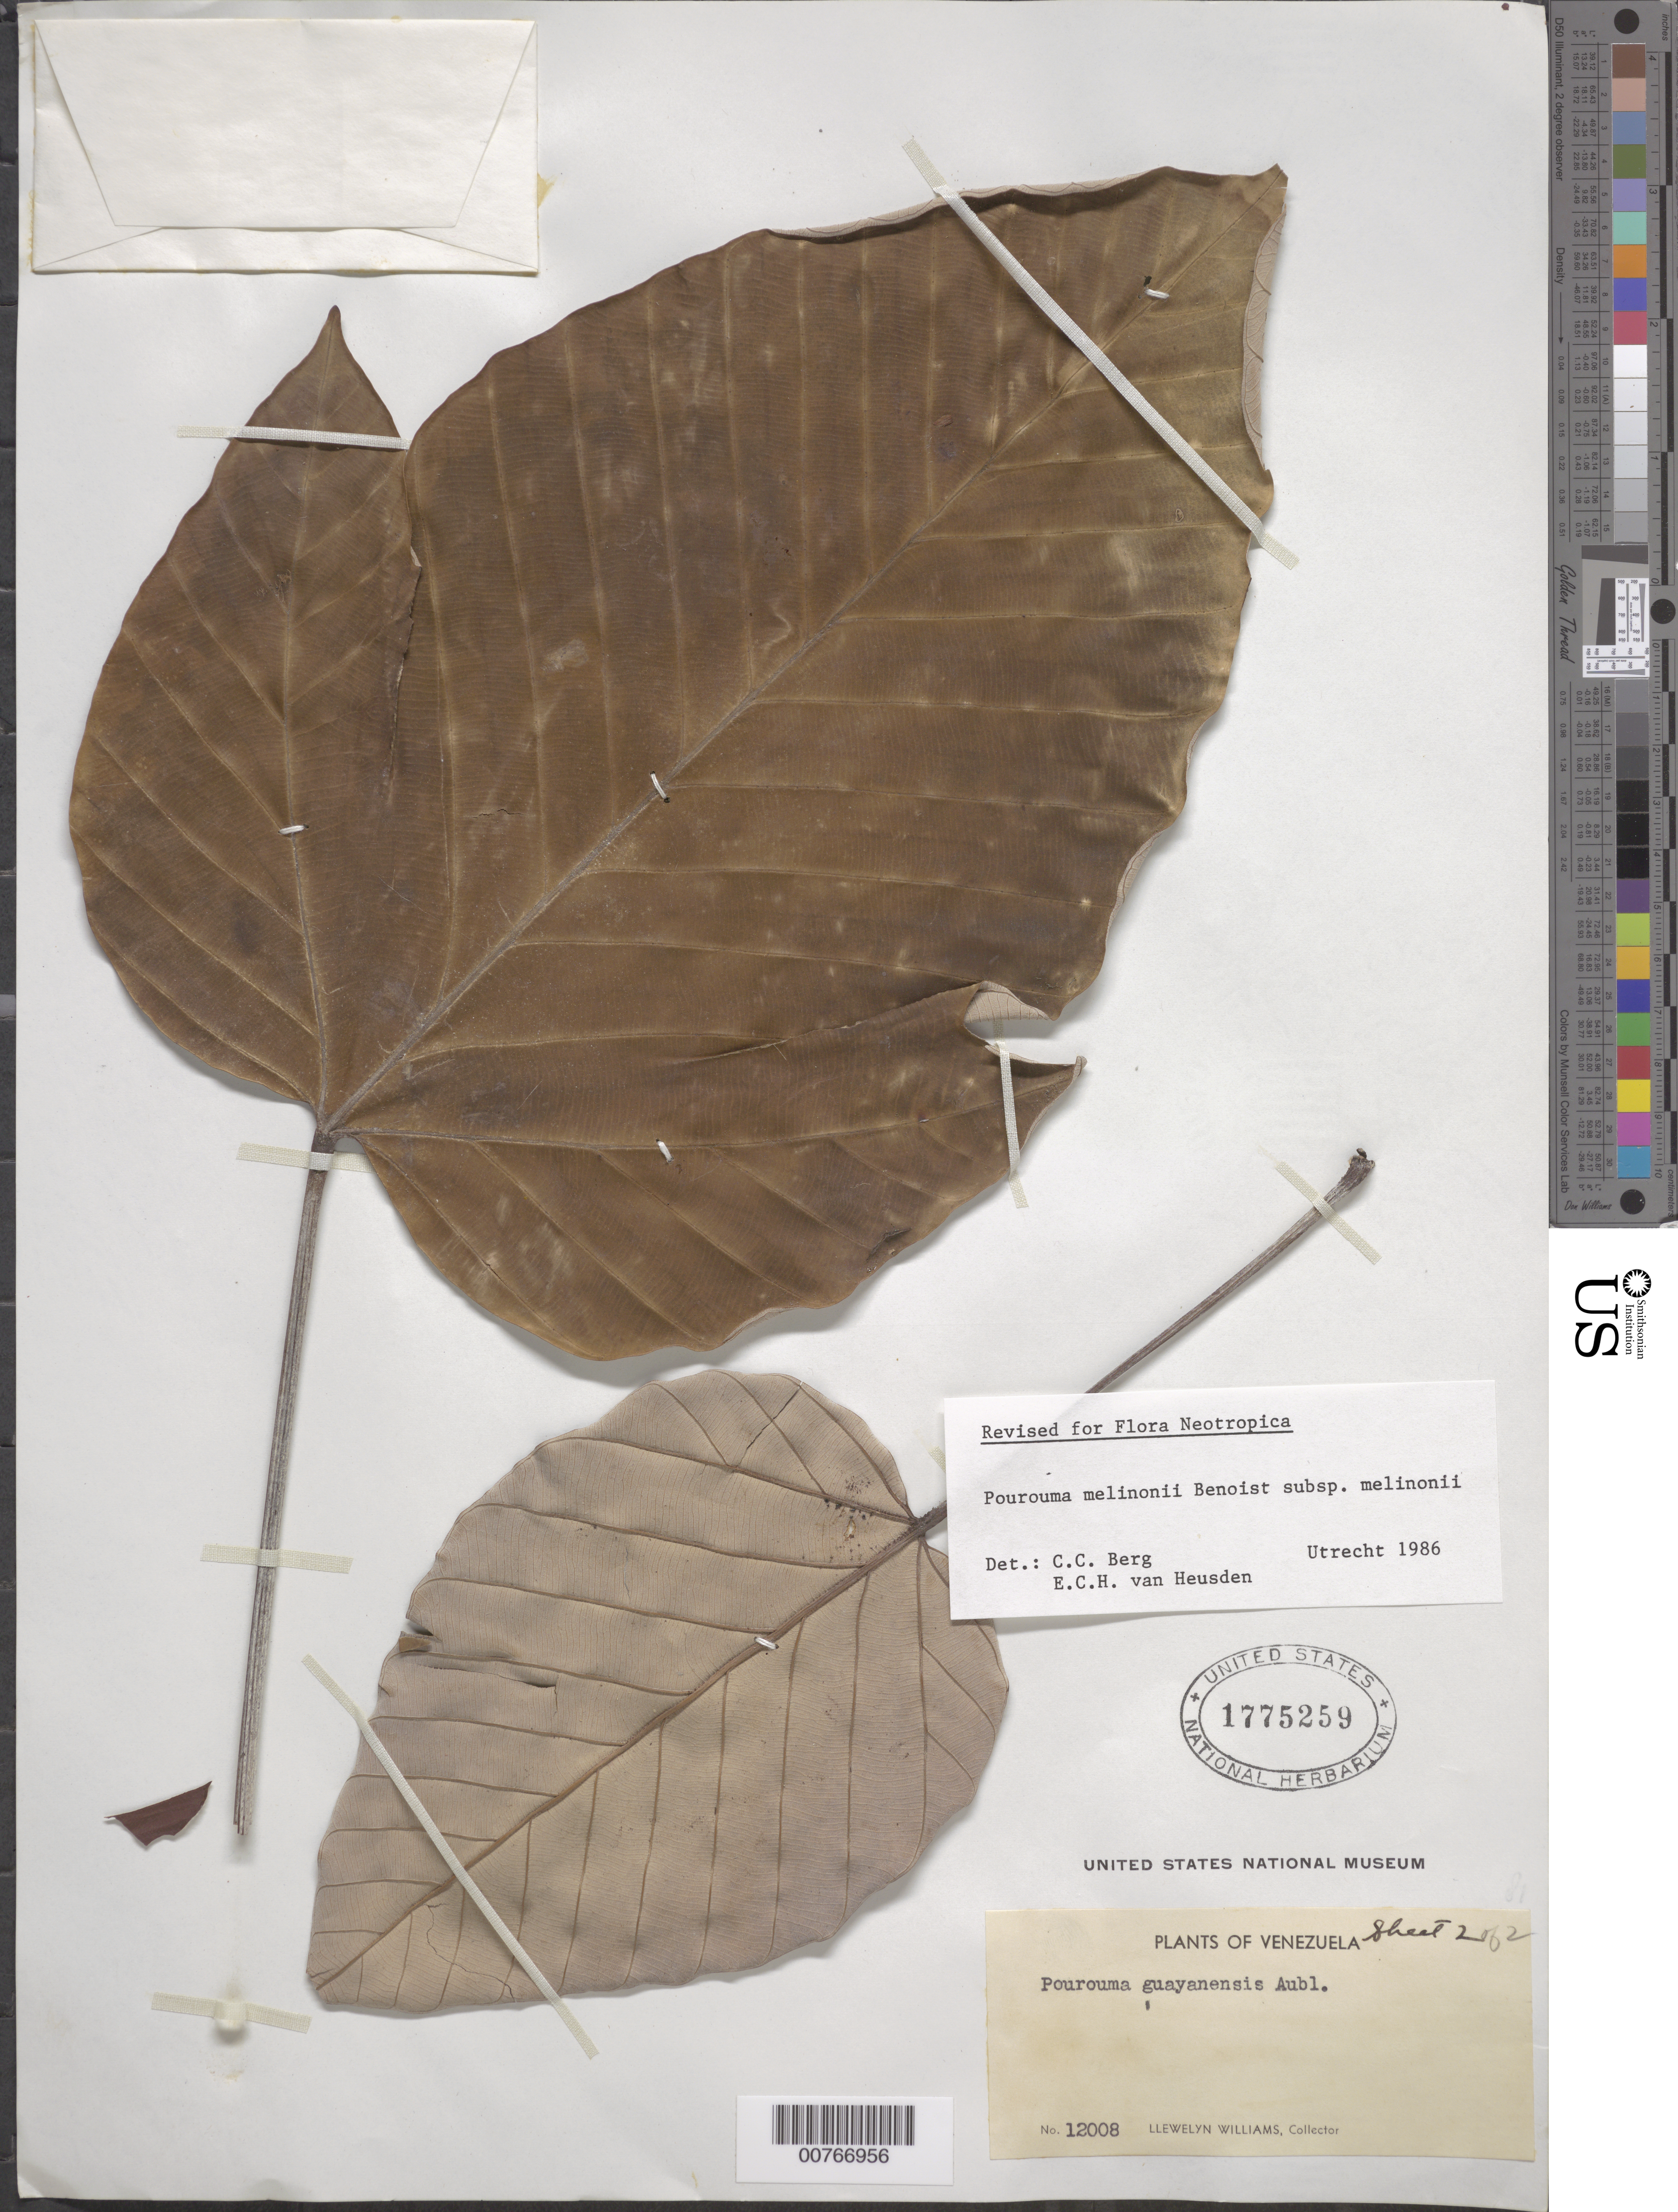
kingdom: Plantae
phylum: Tracheophyta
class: Magnoliopsida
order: Rosales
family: Urticaceae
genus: Pourouma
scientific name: Pourouma melinonii subsp. glabrata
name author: C.C. Berg & Heusden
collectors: Ll. Williams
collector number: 12008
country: Venezuela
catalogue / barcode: US 1775259